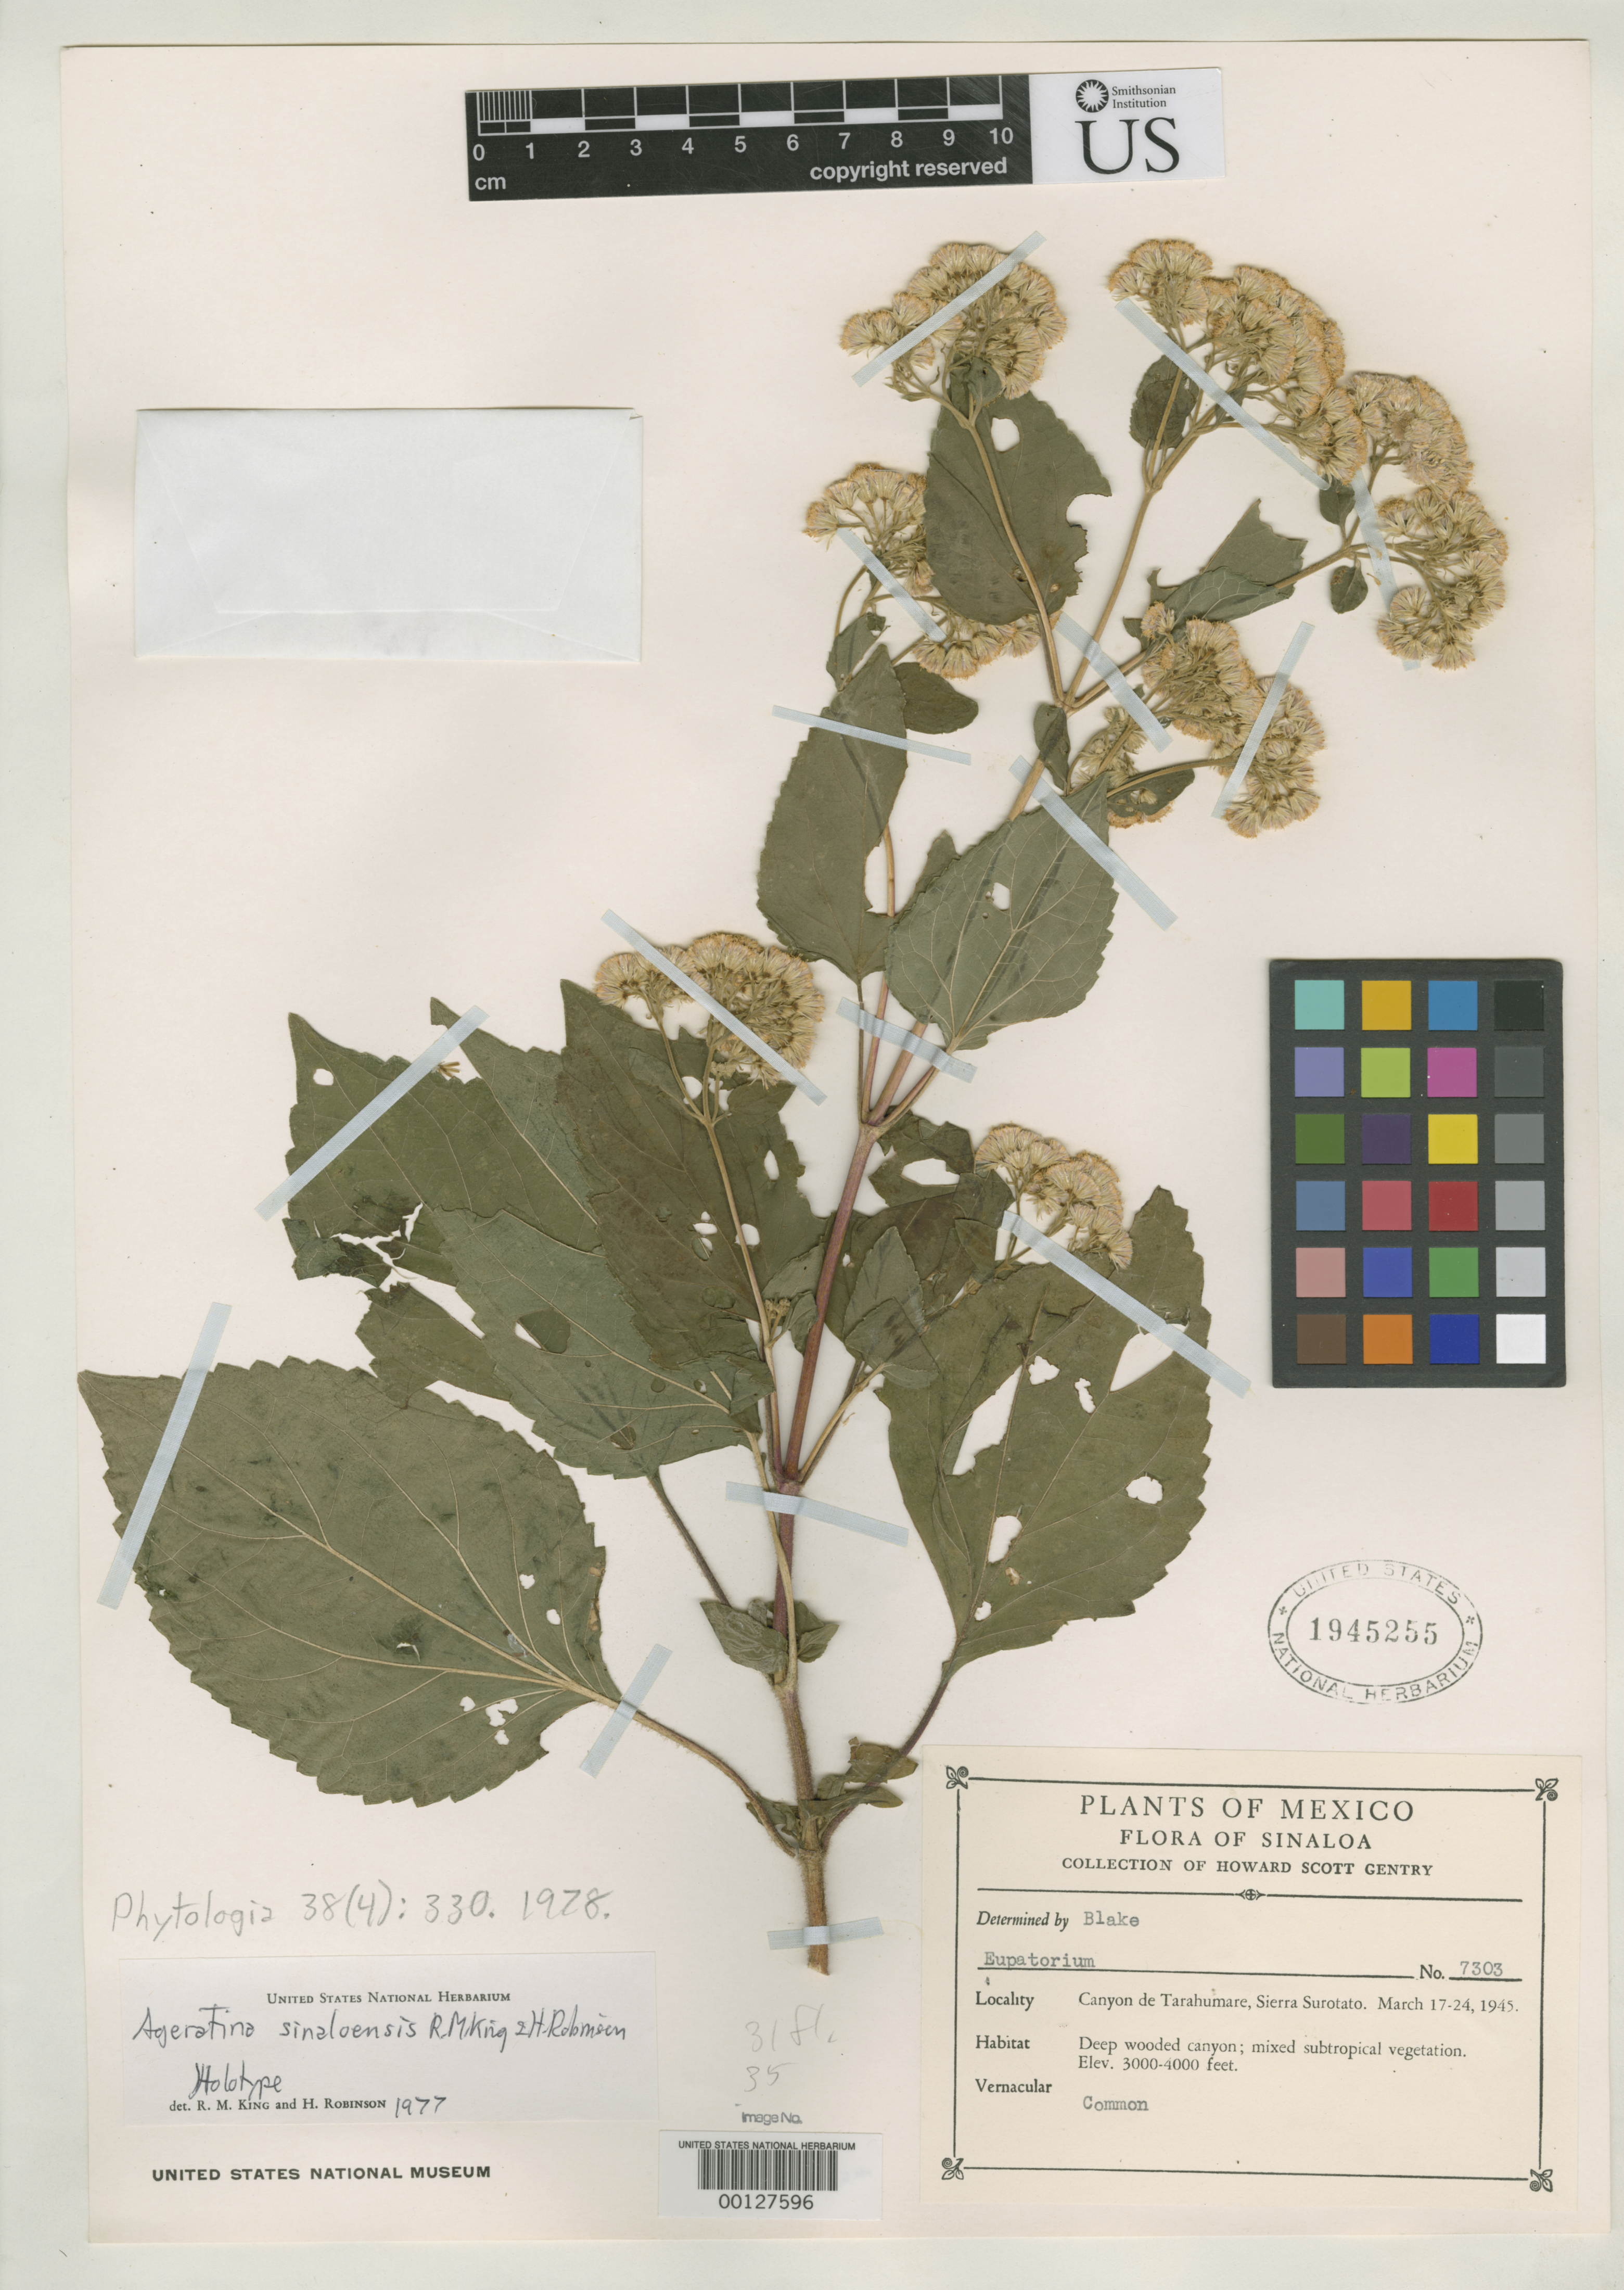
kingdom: Plantae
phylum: Tracheophyta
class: Magnoliopsida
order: Asterales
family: Asteraceae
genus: Ageratina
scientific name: Ageratina sinaloensis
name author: R.M. King & H. Rob.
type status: Holotype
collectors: H. S. Gentry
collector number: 7303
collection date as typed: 17 Mar 1945 to 24 Mar 1945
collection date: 1945-03-17/1945-03-24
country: Mexico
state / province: Sinaloa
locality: Canyon de Tarahumare, Sierra Surotato.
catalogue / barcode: US 1945255